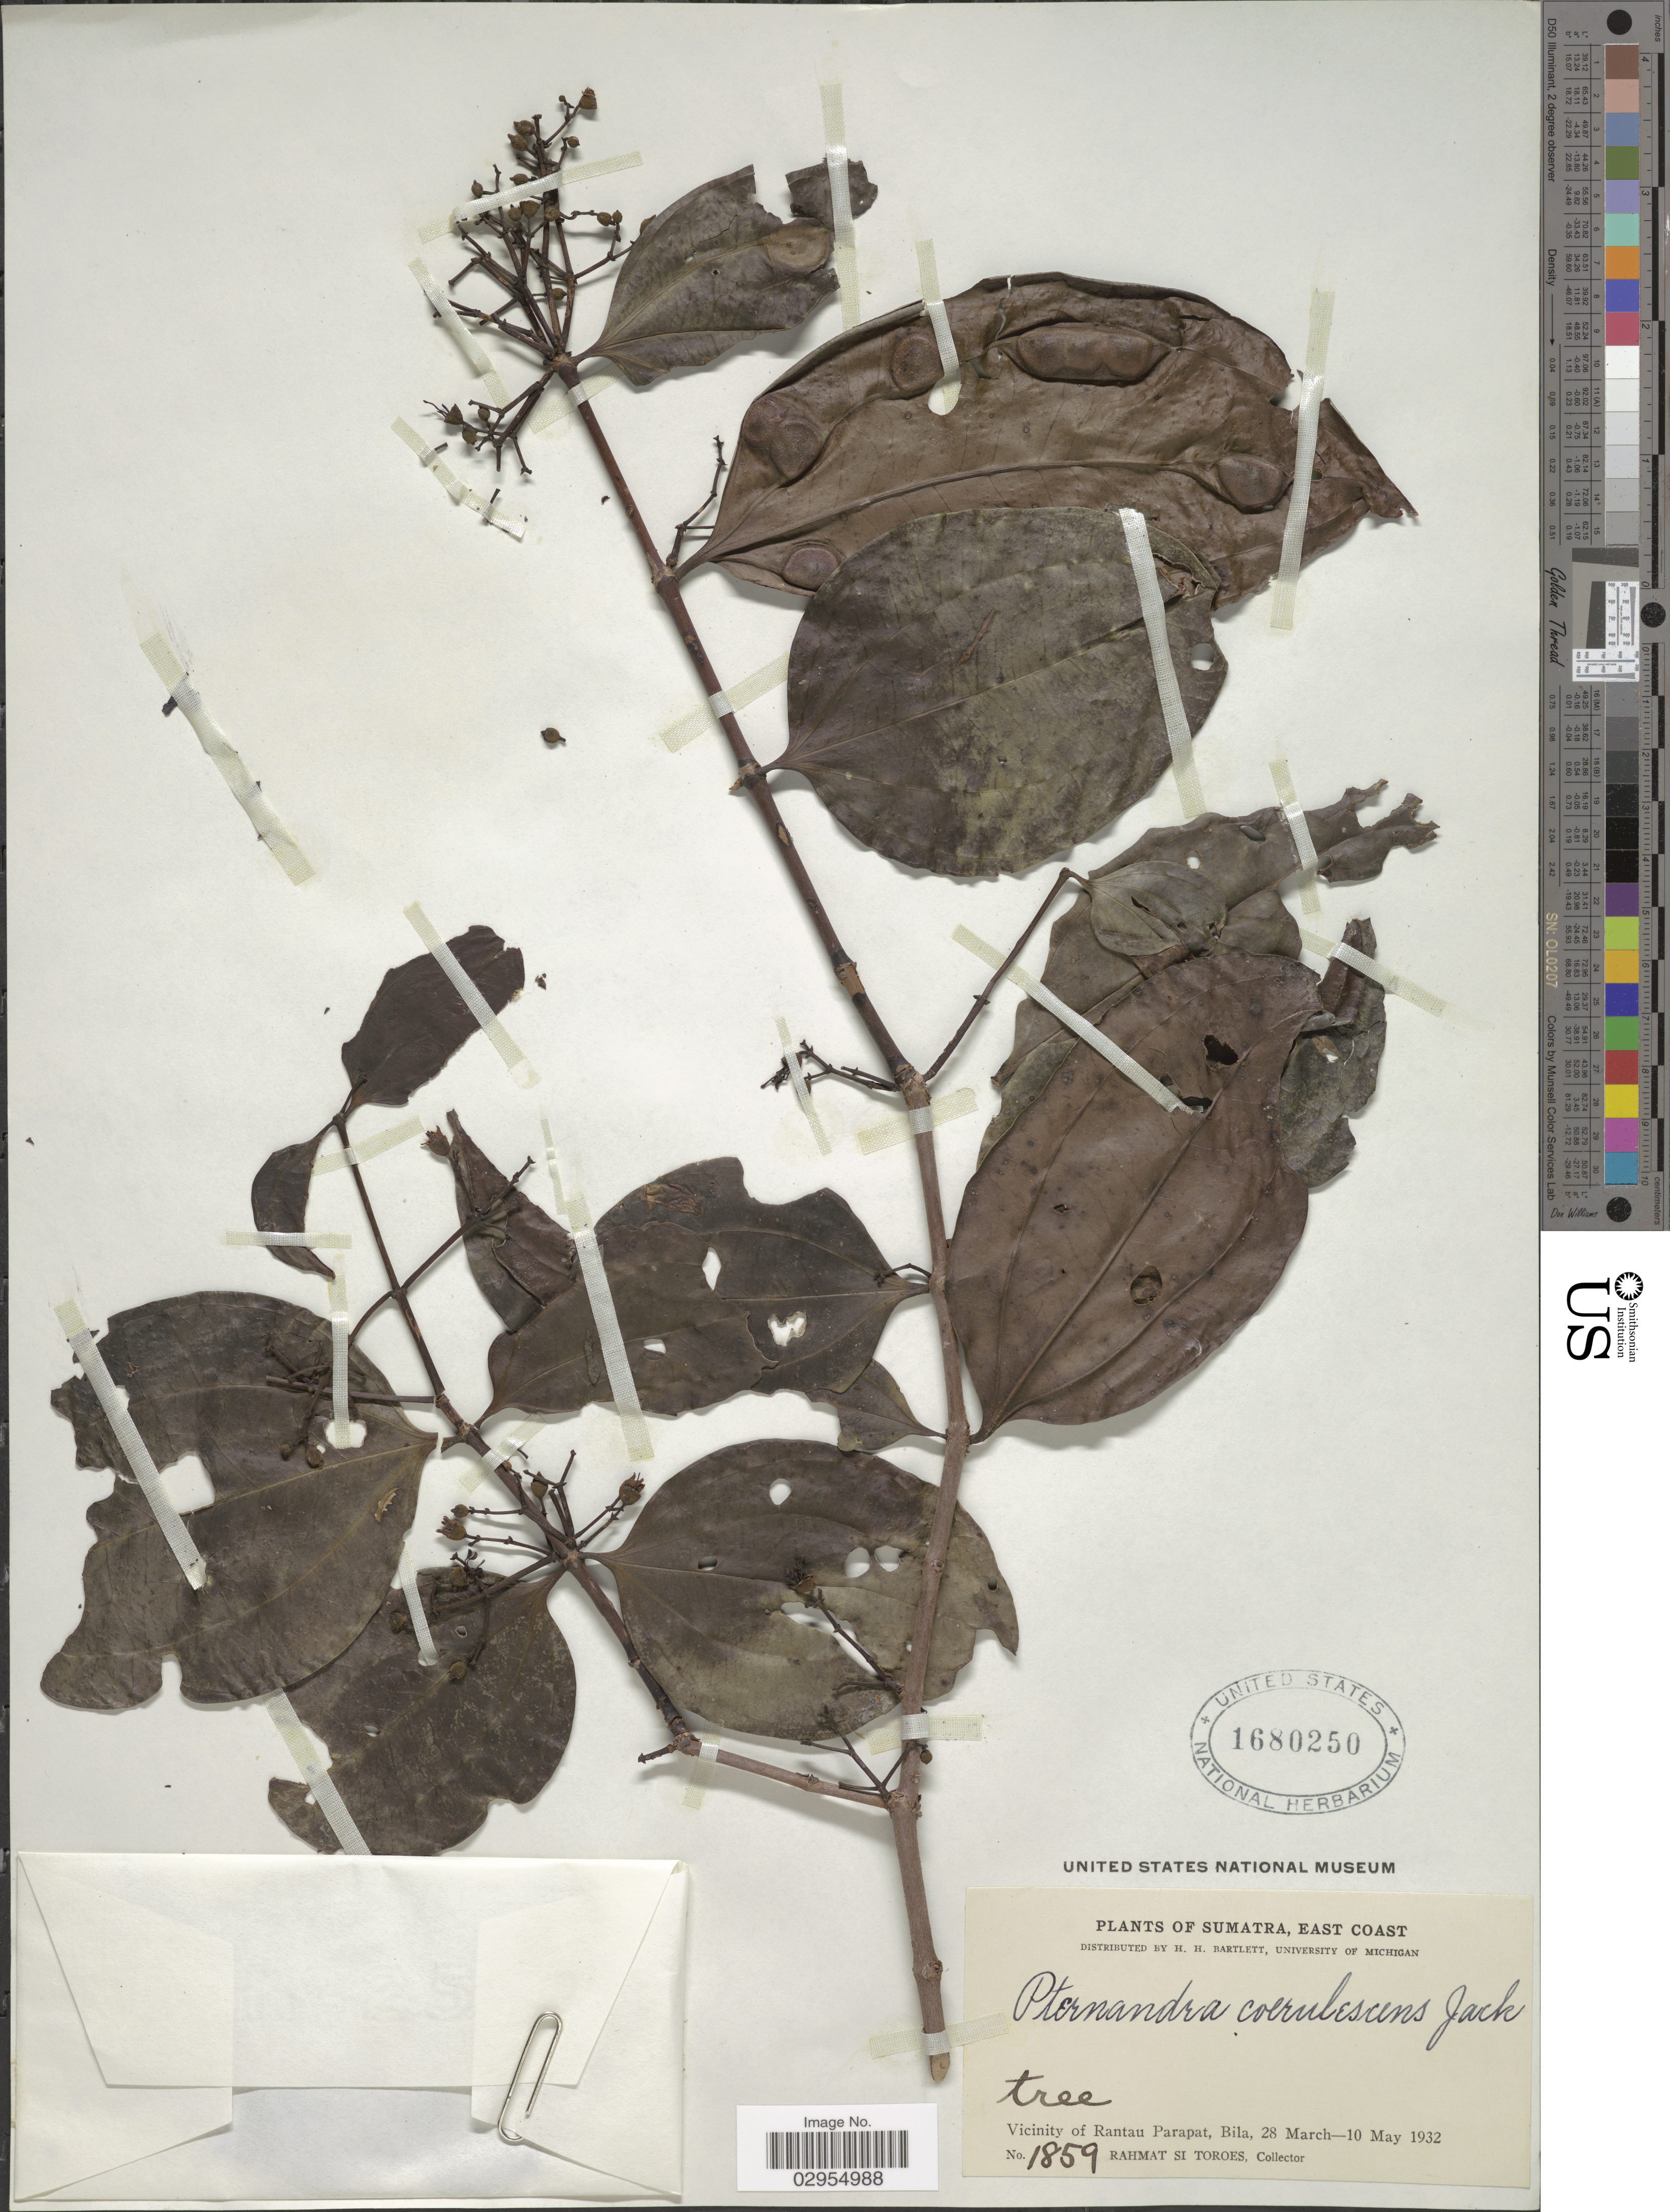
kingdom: Plantae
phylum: Tracheophyta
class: Magnoliopsida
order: Myrtales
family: Melastomataceae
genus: Pternandra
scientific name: Pternandra coerulescens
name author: Jack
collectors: Rahmat Si Boeea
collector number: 1859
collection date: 1932-03-28/1932-05-10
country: Indonesia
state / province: Sumatra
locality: East Coast. Vicinity of Rantau Parapat, Bila.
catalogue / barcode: US 1680250